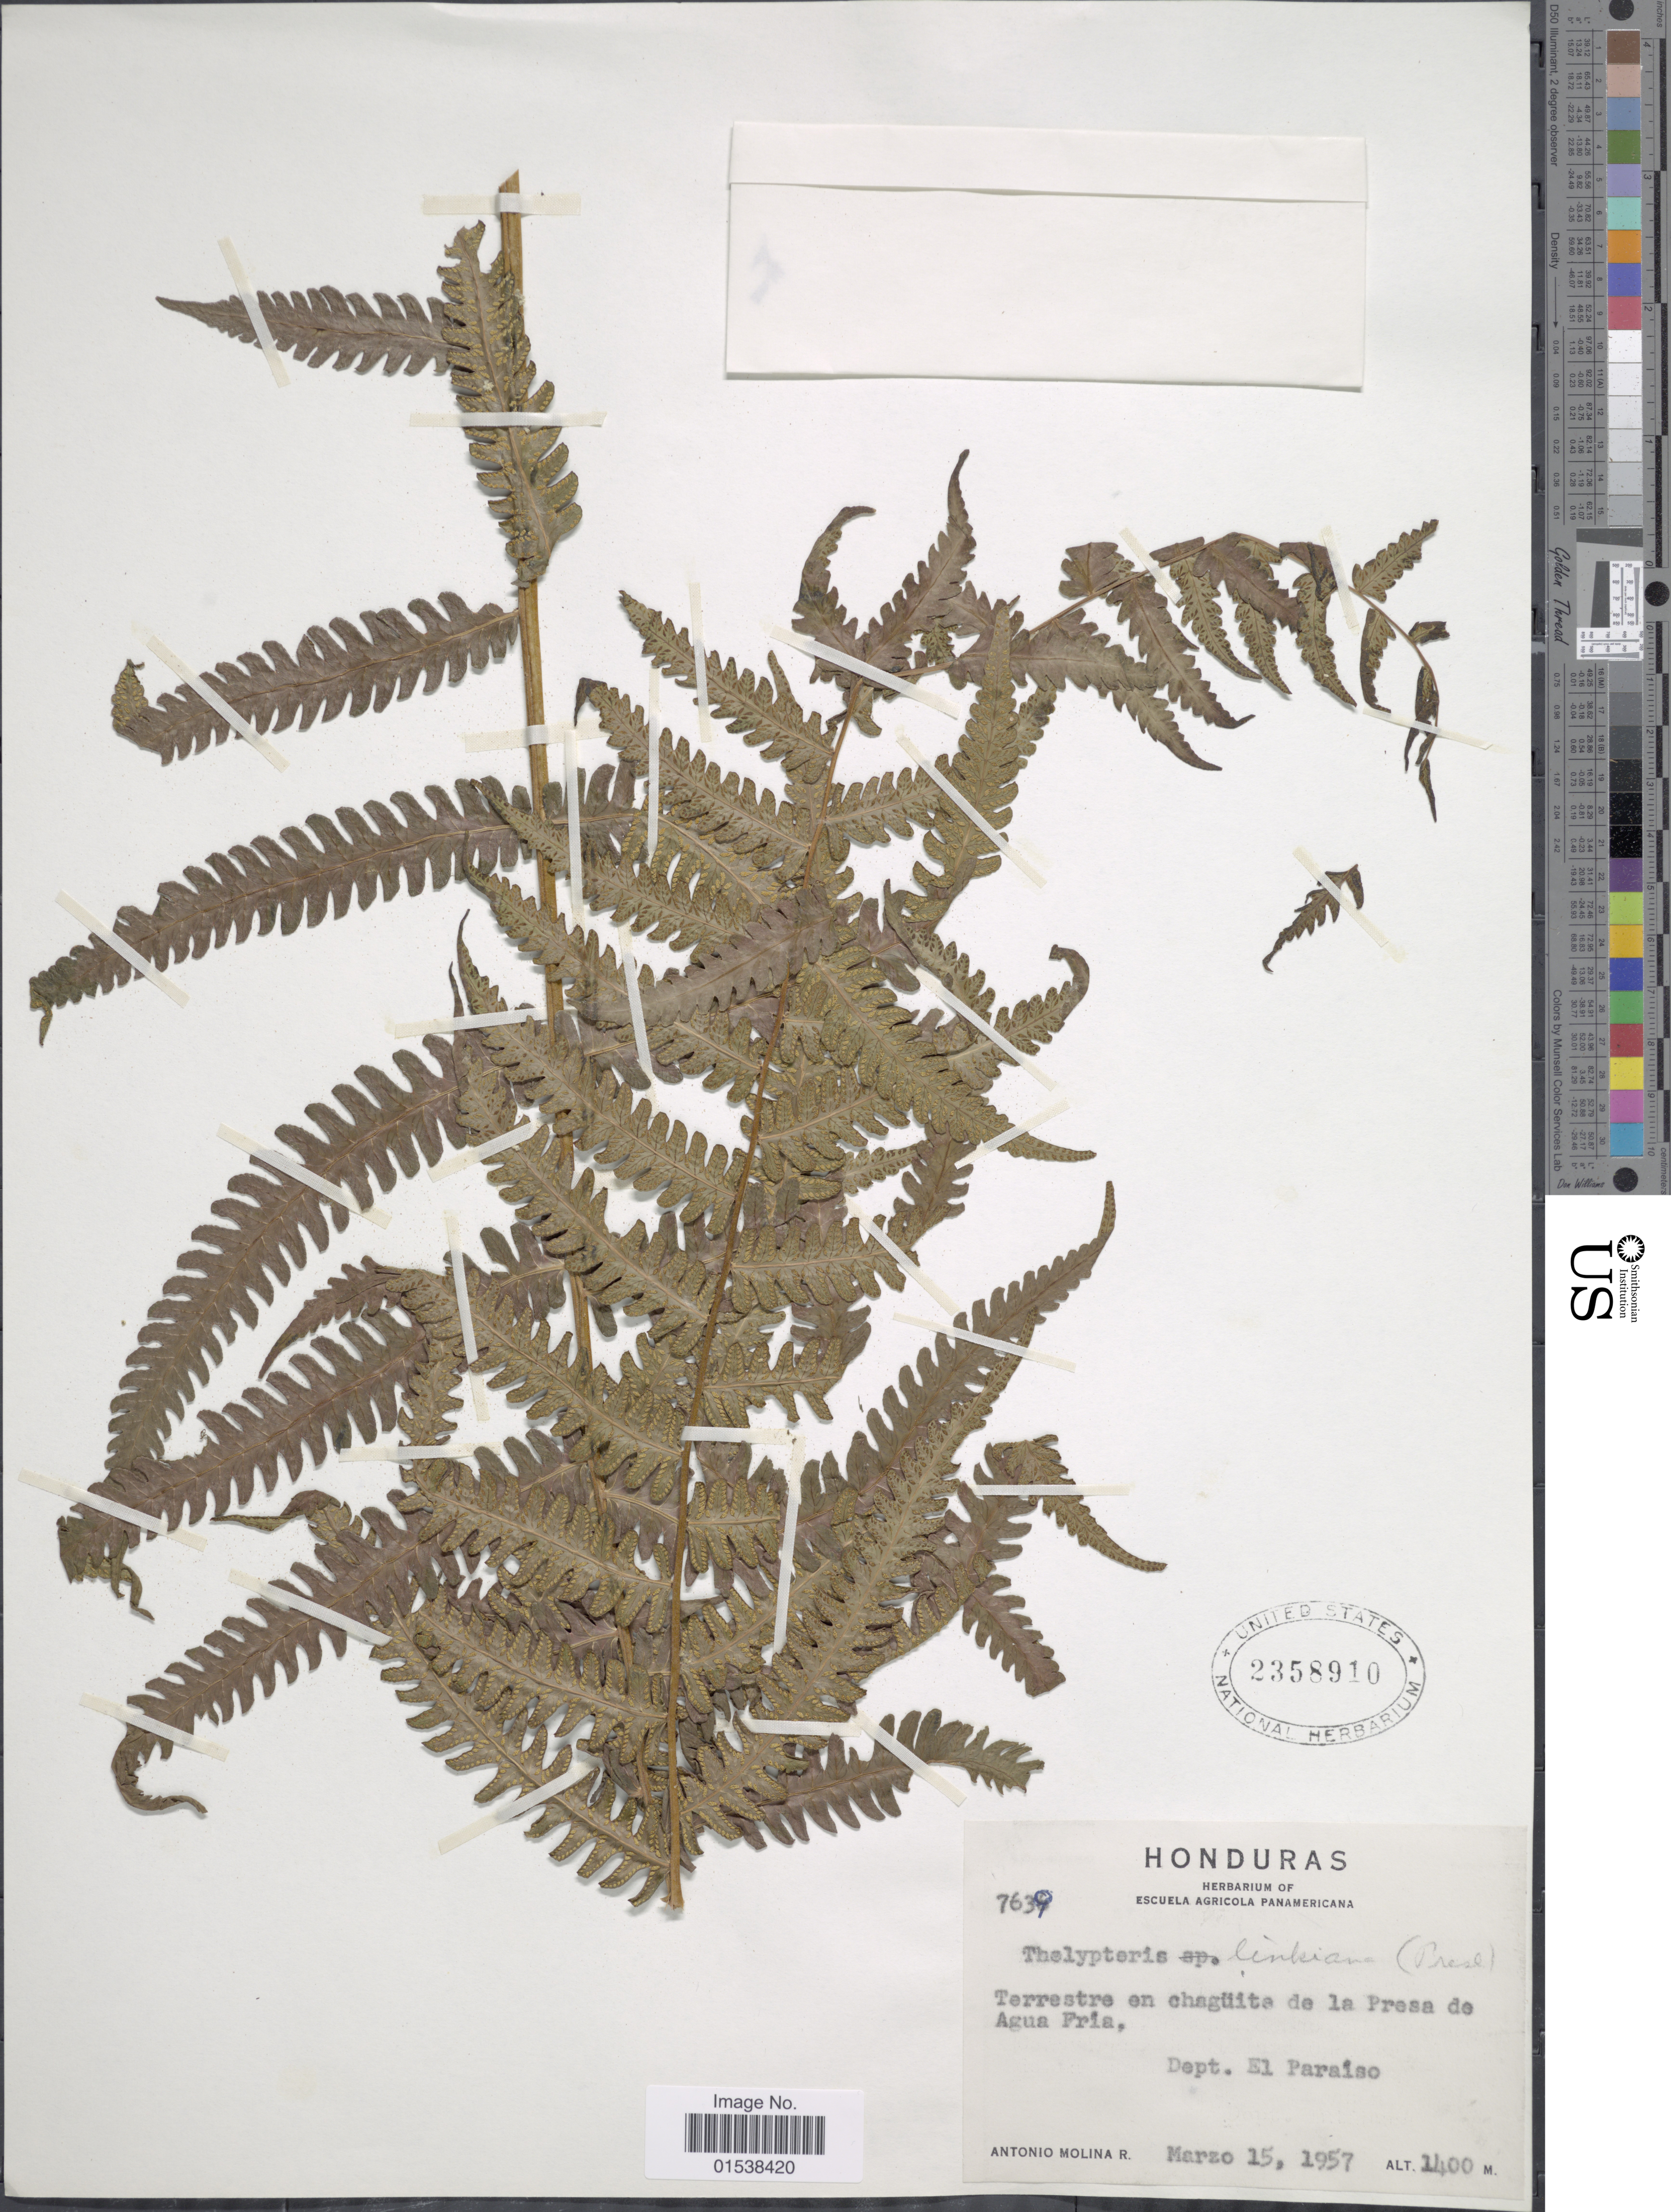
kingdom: Plantae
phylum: Tracheophyta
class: Polypodiopsida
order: Polypodiales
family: Thelypteridaceae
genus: Amauropelta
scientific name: Amauropelta linkiana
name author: (C. Presl) Pic. Serm.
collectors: A. Molina R.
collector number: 7639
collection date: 1957-03-15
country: Honduras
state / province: El Paraíso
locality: Terrestre en chaguita de la Presa de Agua Fria, Dept. El Paraiso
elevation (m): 1400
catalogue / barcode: US 2358910